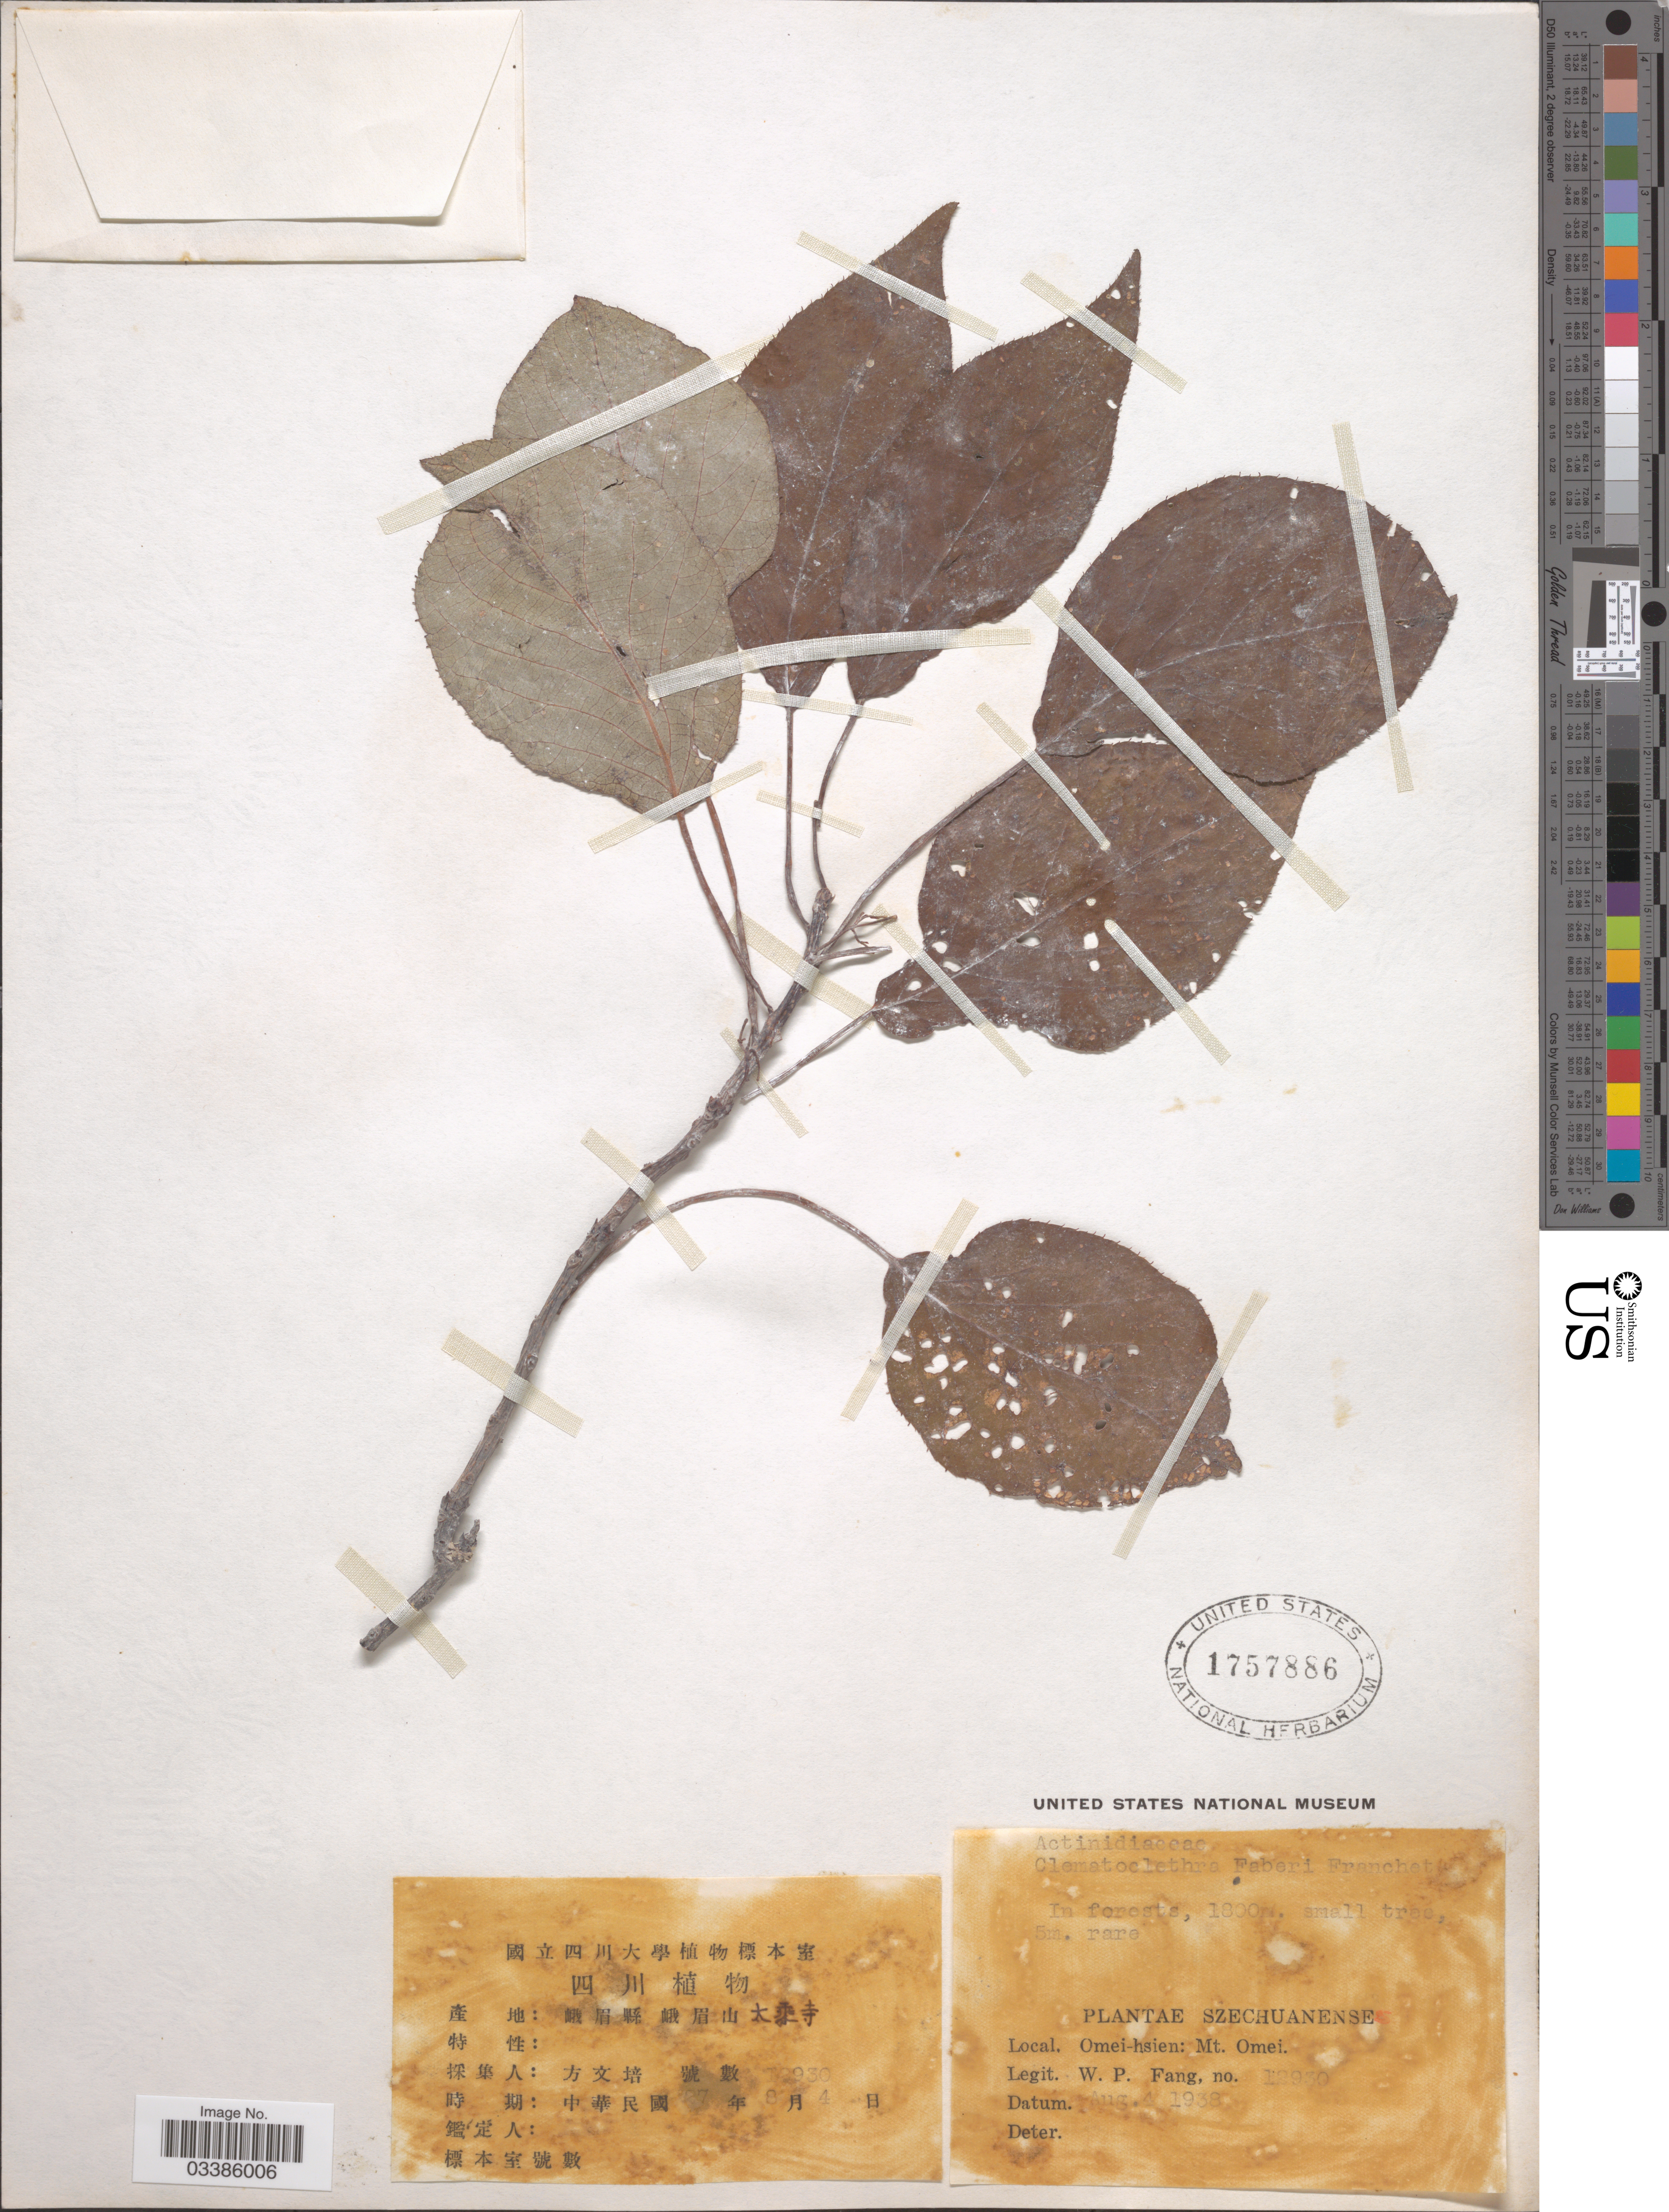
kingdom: Plantae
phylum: Tracheophyta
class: Magnoliopsida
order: Ericales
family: Actinidiaceae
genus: Clematoclethra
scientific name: Clematoclethra faberi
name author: Franch.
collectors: W. P. Fang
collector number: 12930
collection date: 1938-08-04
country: China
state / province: Sichuan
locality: Szechuanenses. Omei-hsien: Mt. Omei.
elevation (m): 1800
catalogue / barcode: US 1757886